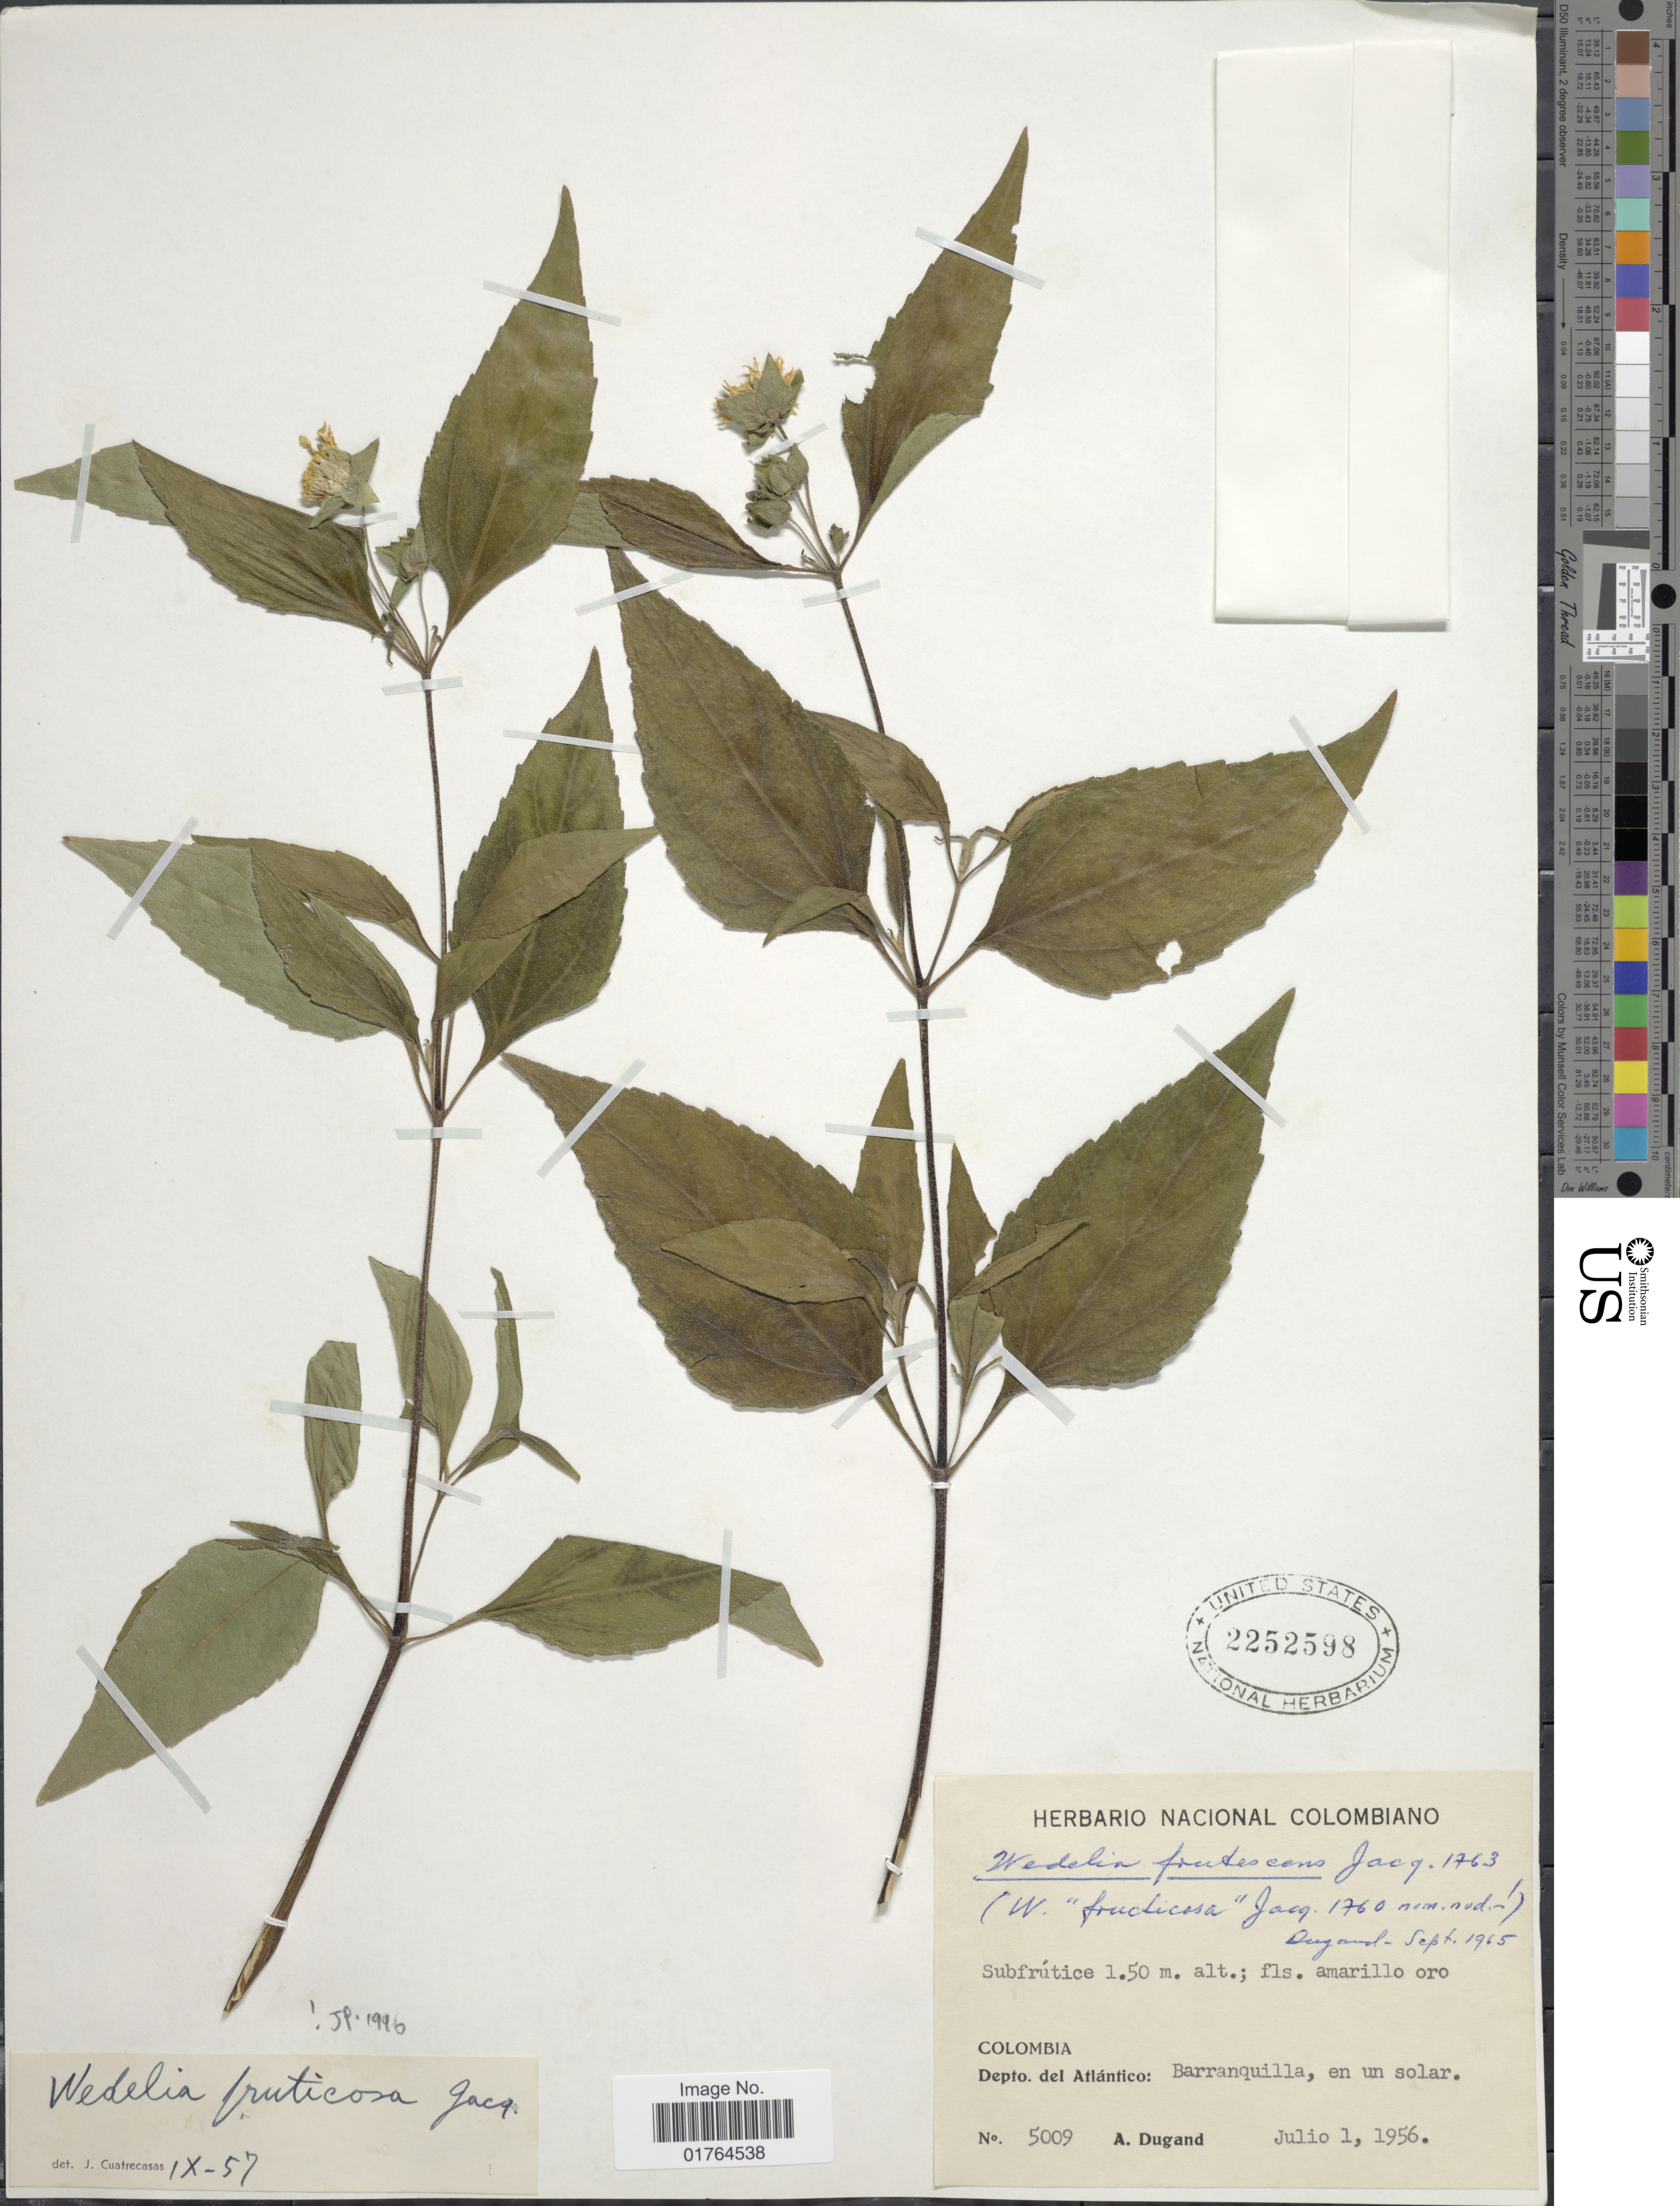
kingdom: Plantae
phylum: Tracheophyta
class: Magnoliopsida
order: Asterales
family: Asteraceae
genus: Wedelia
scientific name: Wedelia fruticosa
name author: Jacq.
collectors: A. Dugand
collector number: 5009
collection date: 1956-07-01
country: Colombia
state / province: Atlántico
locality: Barranquilla, en un solar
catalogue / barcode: US 2252598